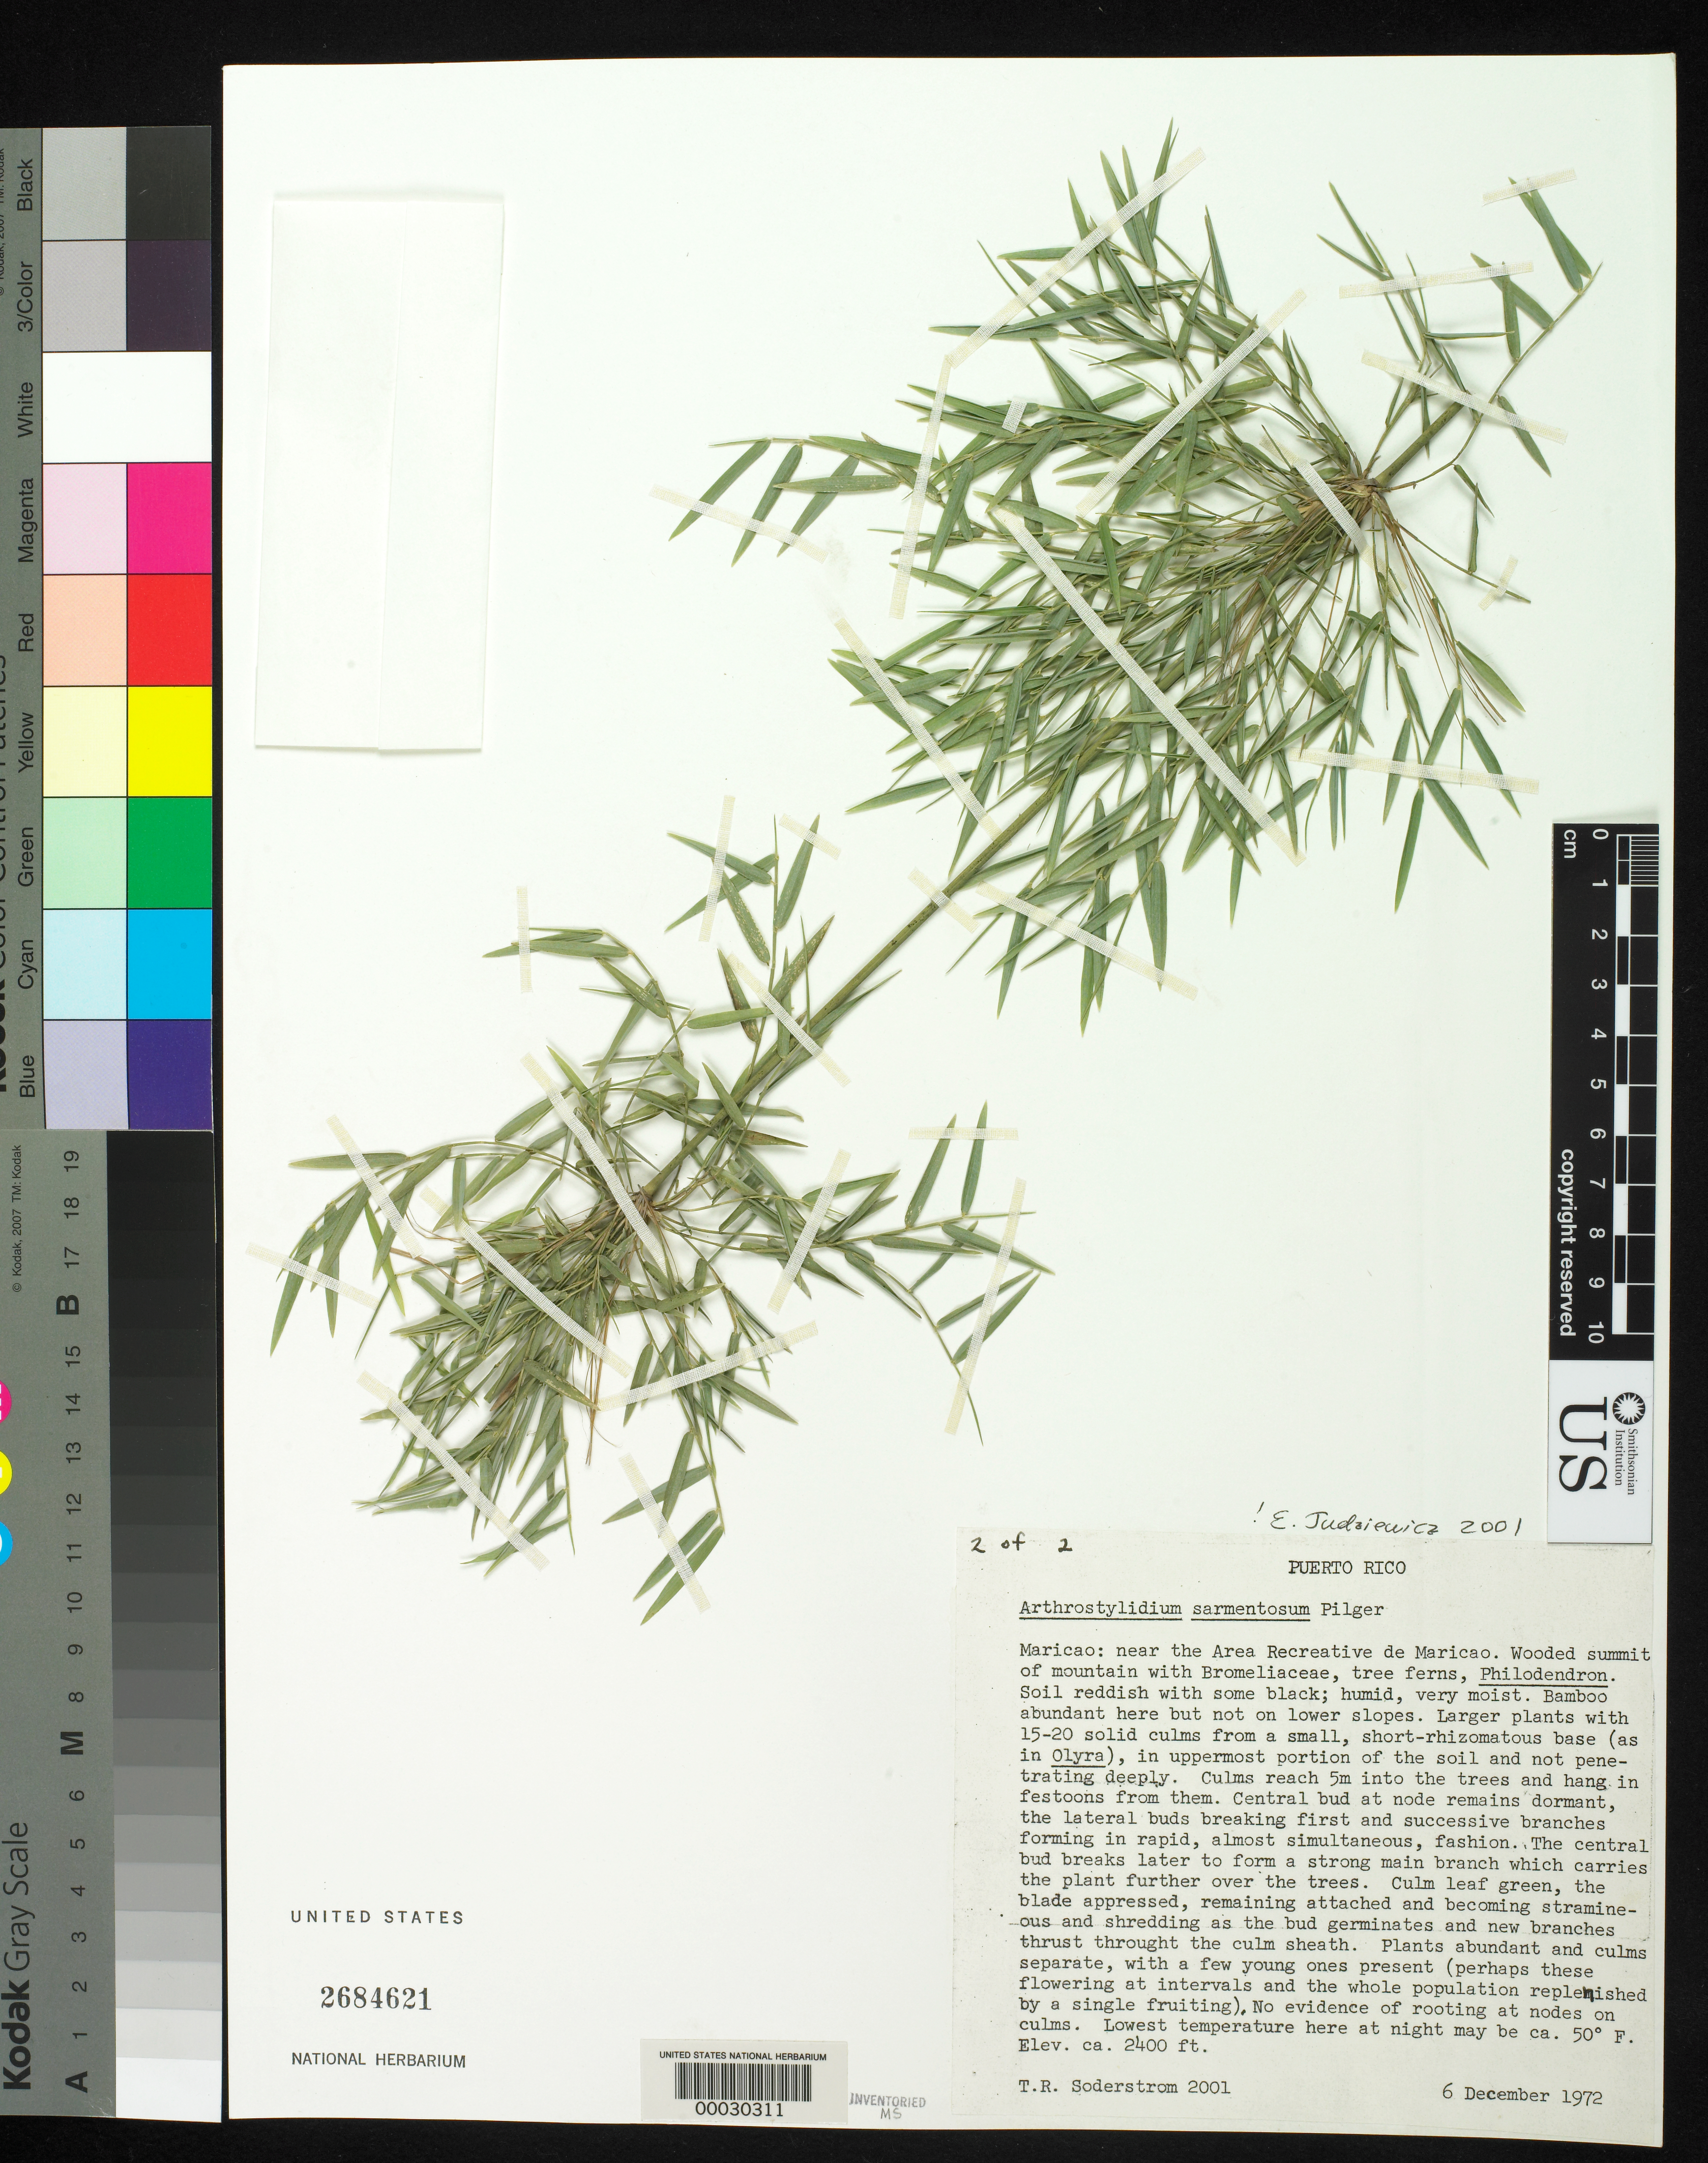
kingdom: Plantae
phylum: Tracheophyta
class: Liliopsida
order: Poales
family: Poaceae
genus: Arthrostylidium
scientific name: Arthrostylidium sarmentosum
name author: Pilg. in Urb.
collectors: T. R. Soderstrom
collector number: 2001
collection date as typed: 06 Dec 1972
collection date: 1972-12-06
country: Puerto Rico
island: Greater Antilles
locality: Maricao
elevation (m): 732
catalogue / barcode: US 2684621